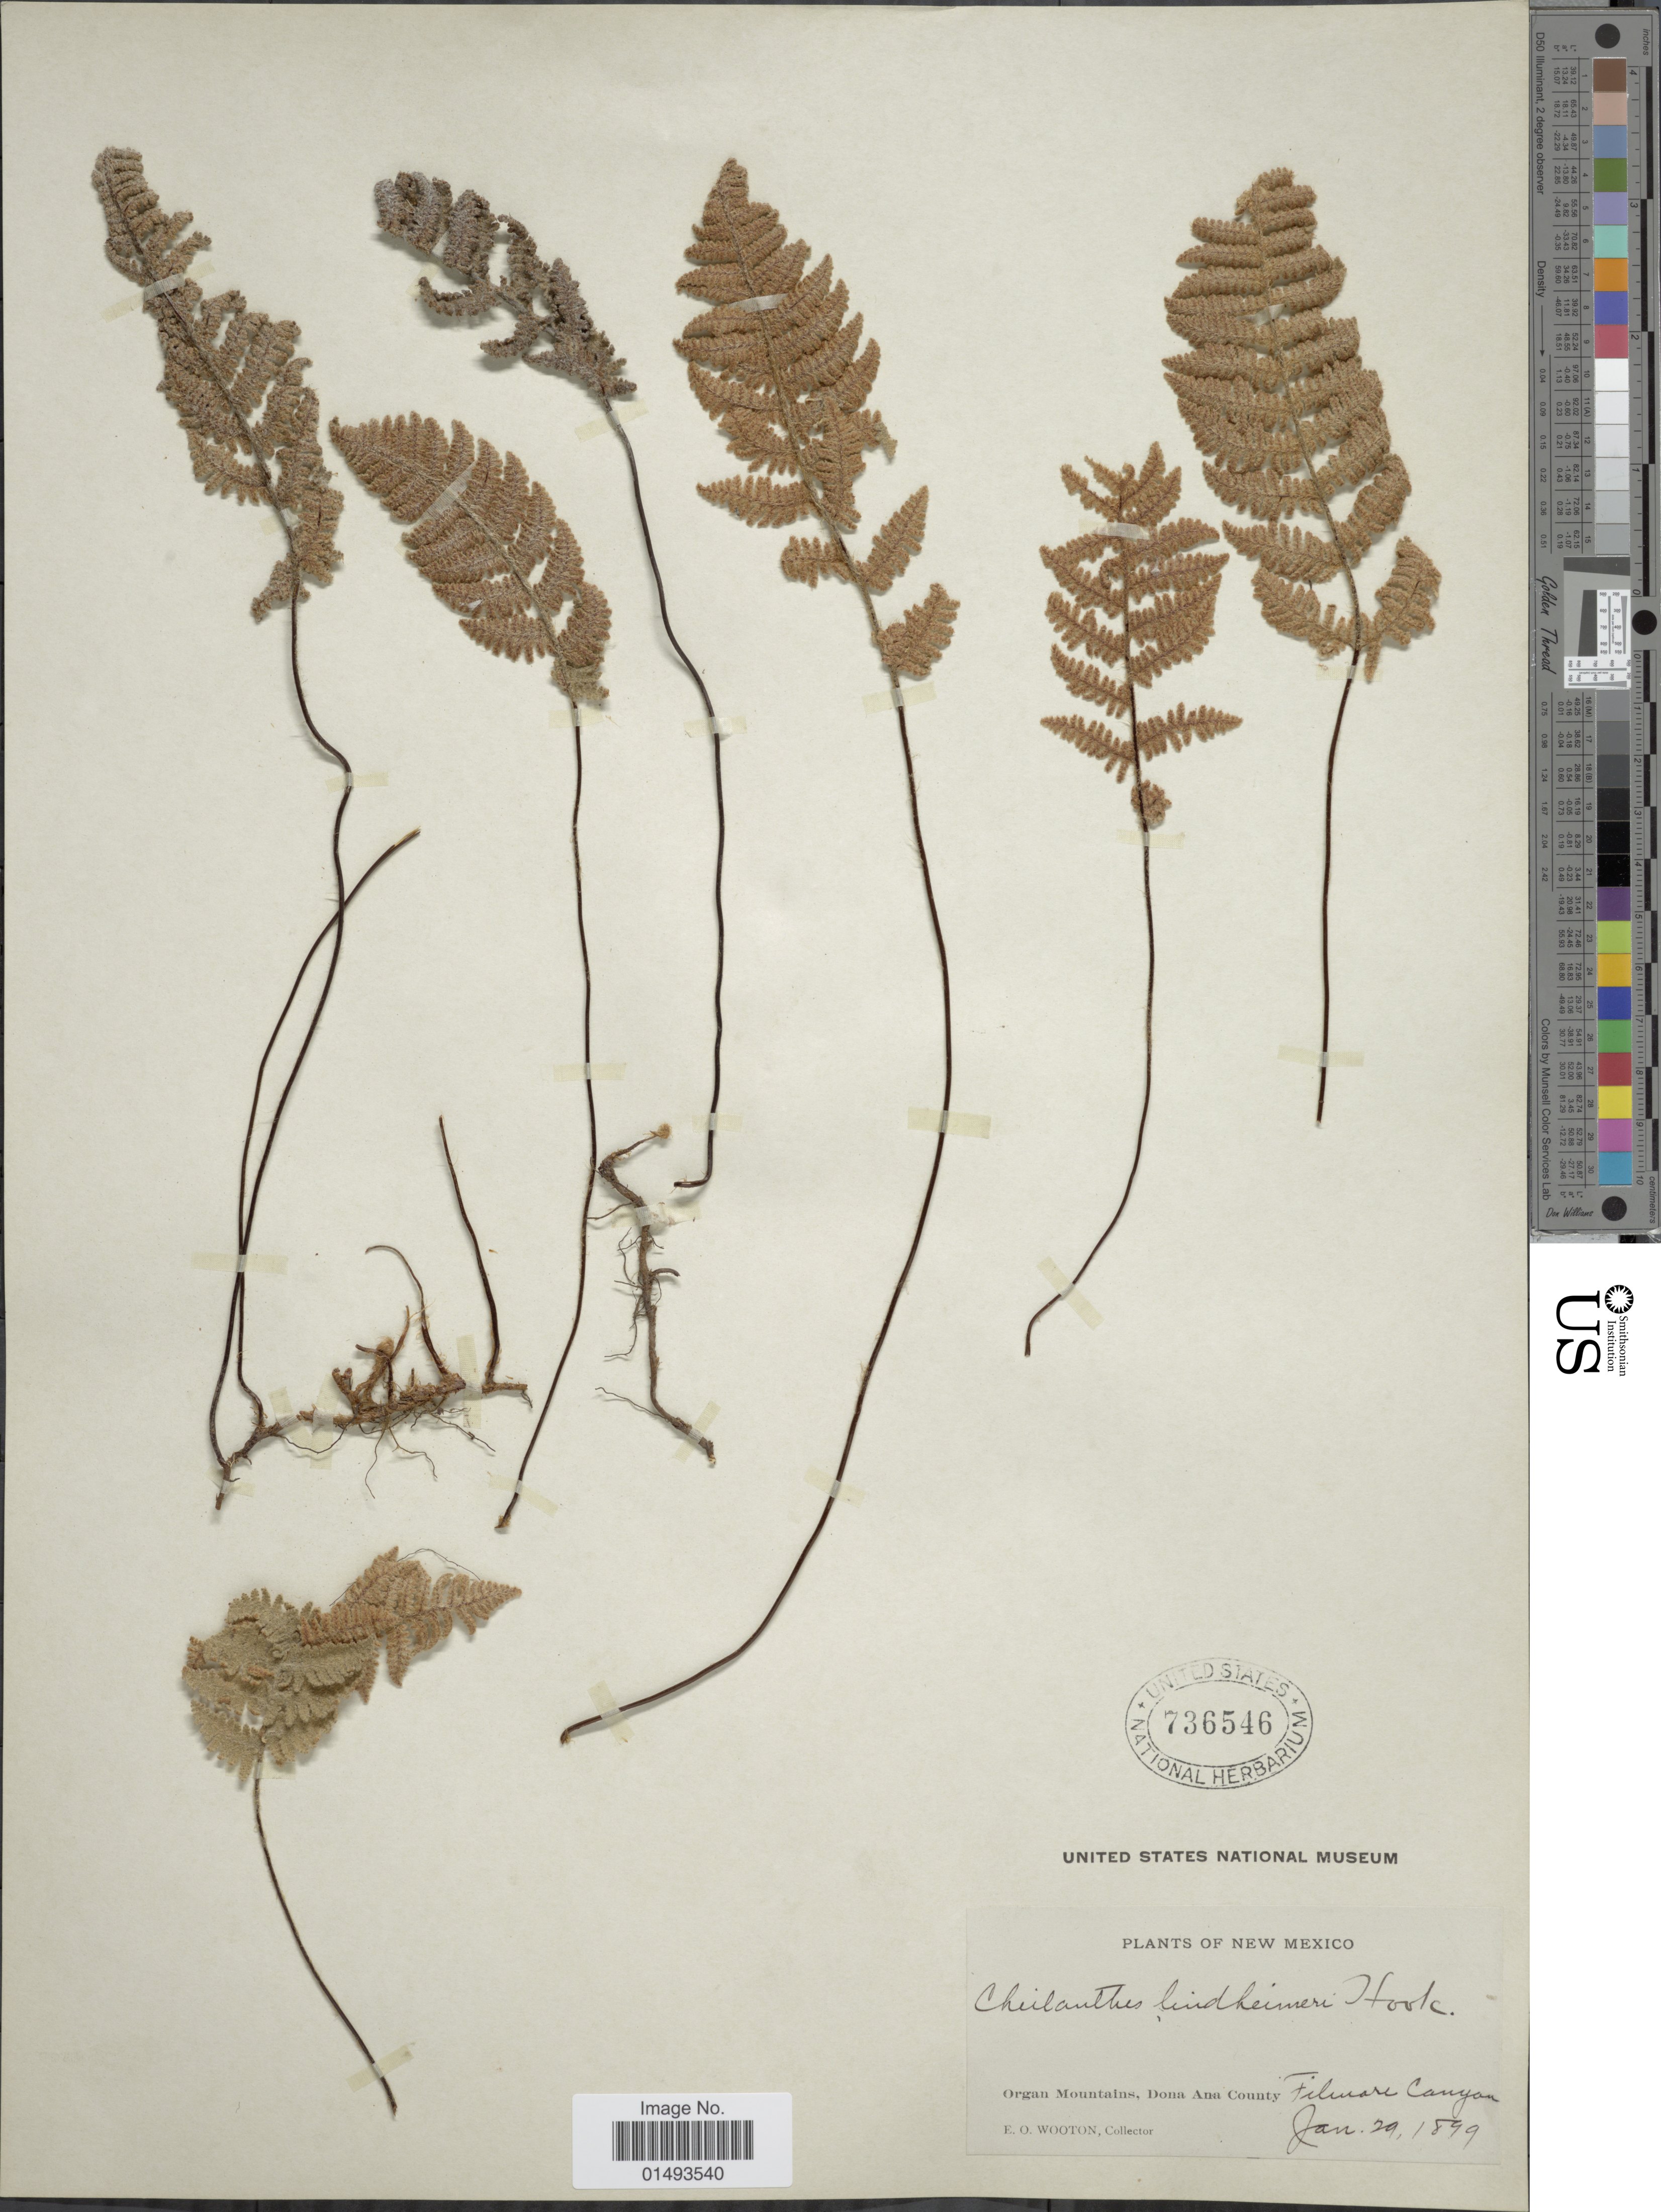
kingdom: Plantae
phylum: Tracheophyta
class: Polypodiopsida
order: Polypodiales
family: Pteridaceae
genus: Myriopteris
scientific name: Myriopteris lindheimeri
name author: (Hook.) J. Sm.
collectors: E. O. Wooton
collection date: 1899-01-29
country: United States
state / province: New Mexico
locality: Plants of New Mexico, Organ Mountains, Dona Ana County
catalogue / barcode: US 736546